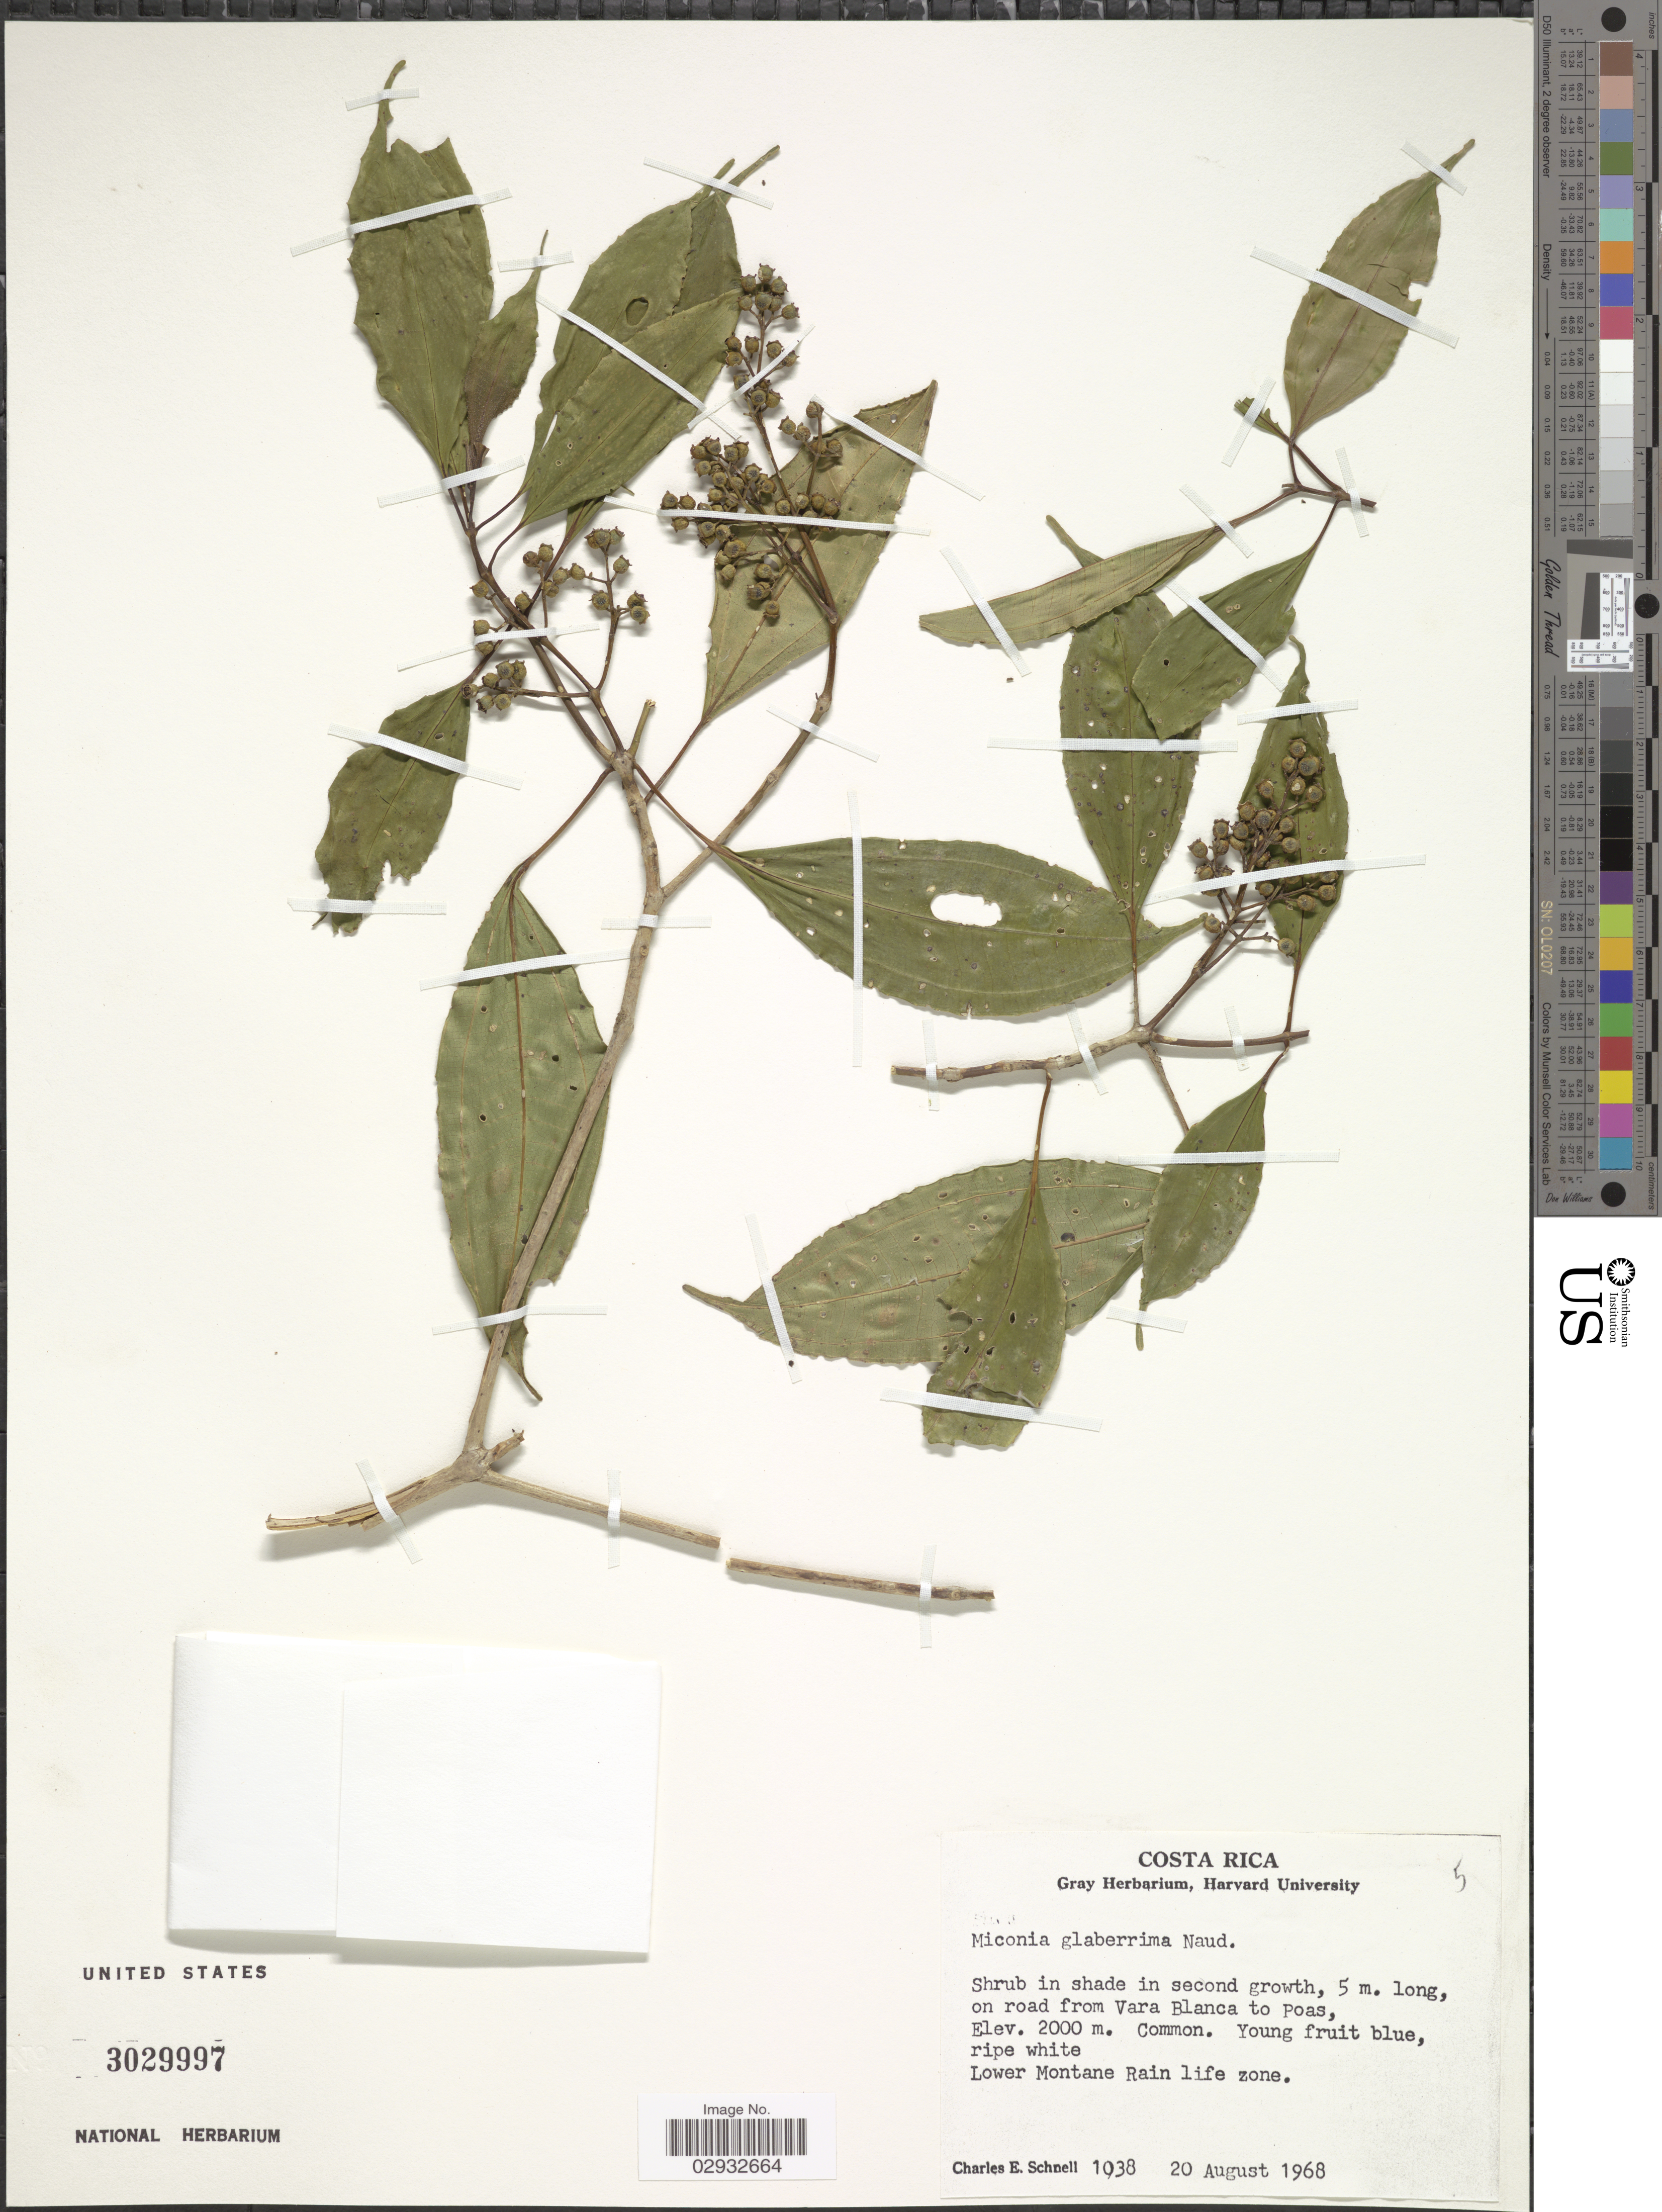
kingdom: Plantae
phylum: Tracheophyta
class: Magnoliopsida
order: Myrtales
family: Melastomataceae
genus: Miconia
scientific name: Miconia glaberrima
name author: (Schltdl.) Naudin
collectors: C. Schnell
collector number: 1038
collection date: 1968-08-20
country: Costa Rica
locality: On road from Vara Blanca to Poas. Lower Montane Rain life zone.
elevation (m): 2000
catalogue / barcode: US 3029997